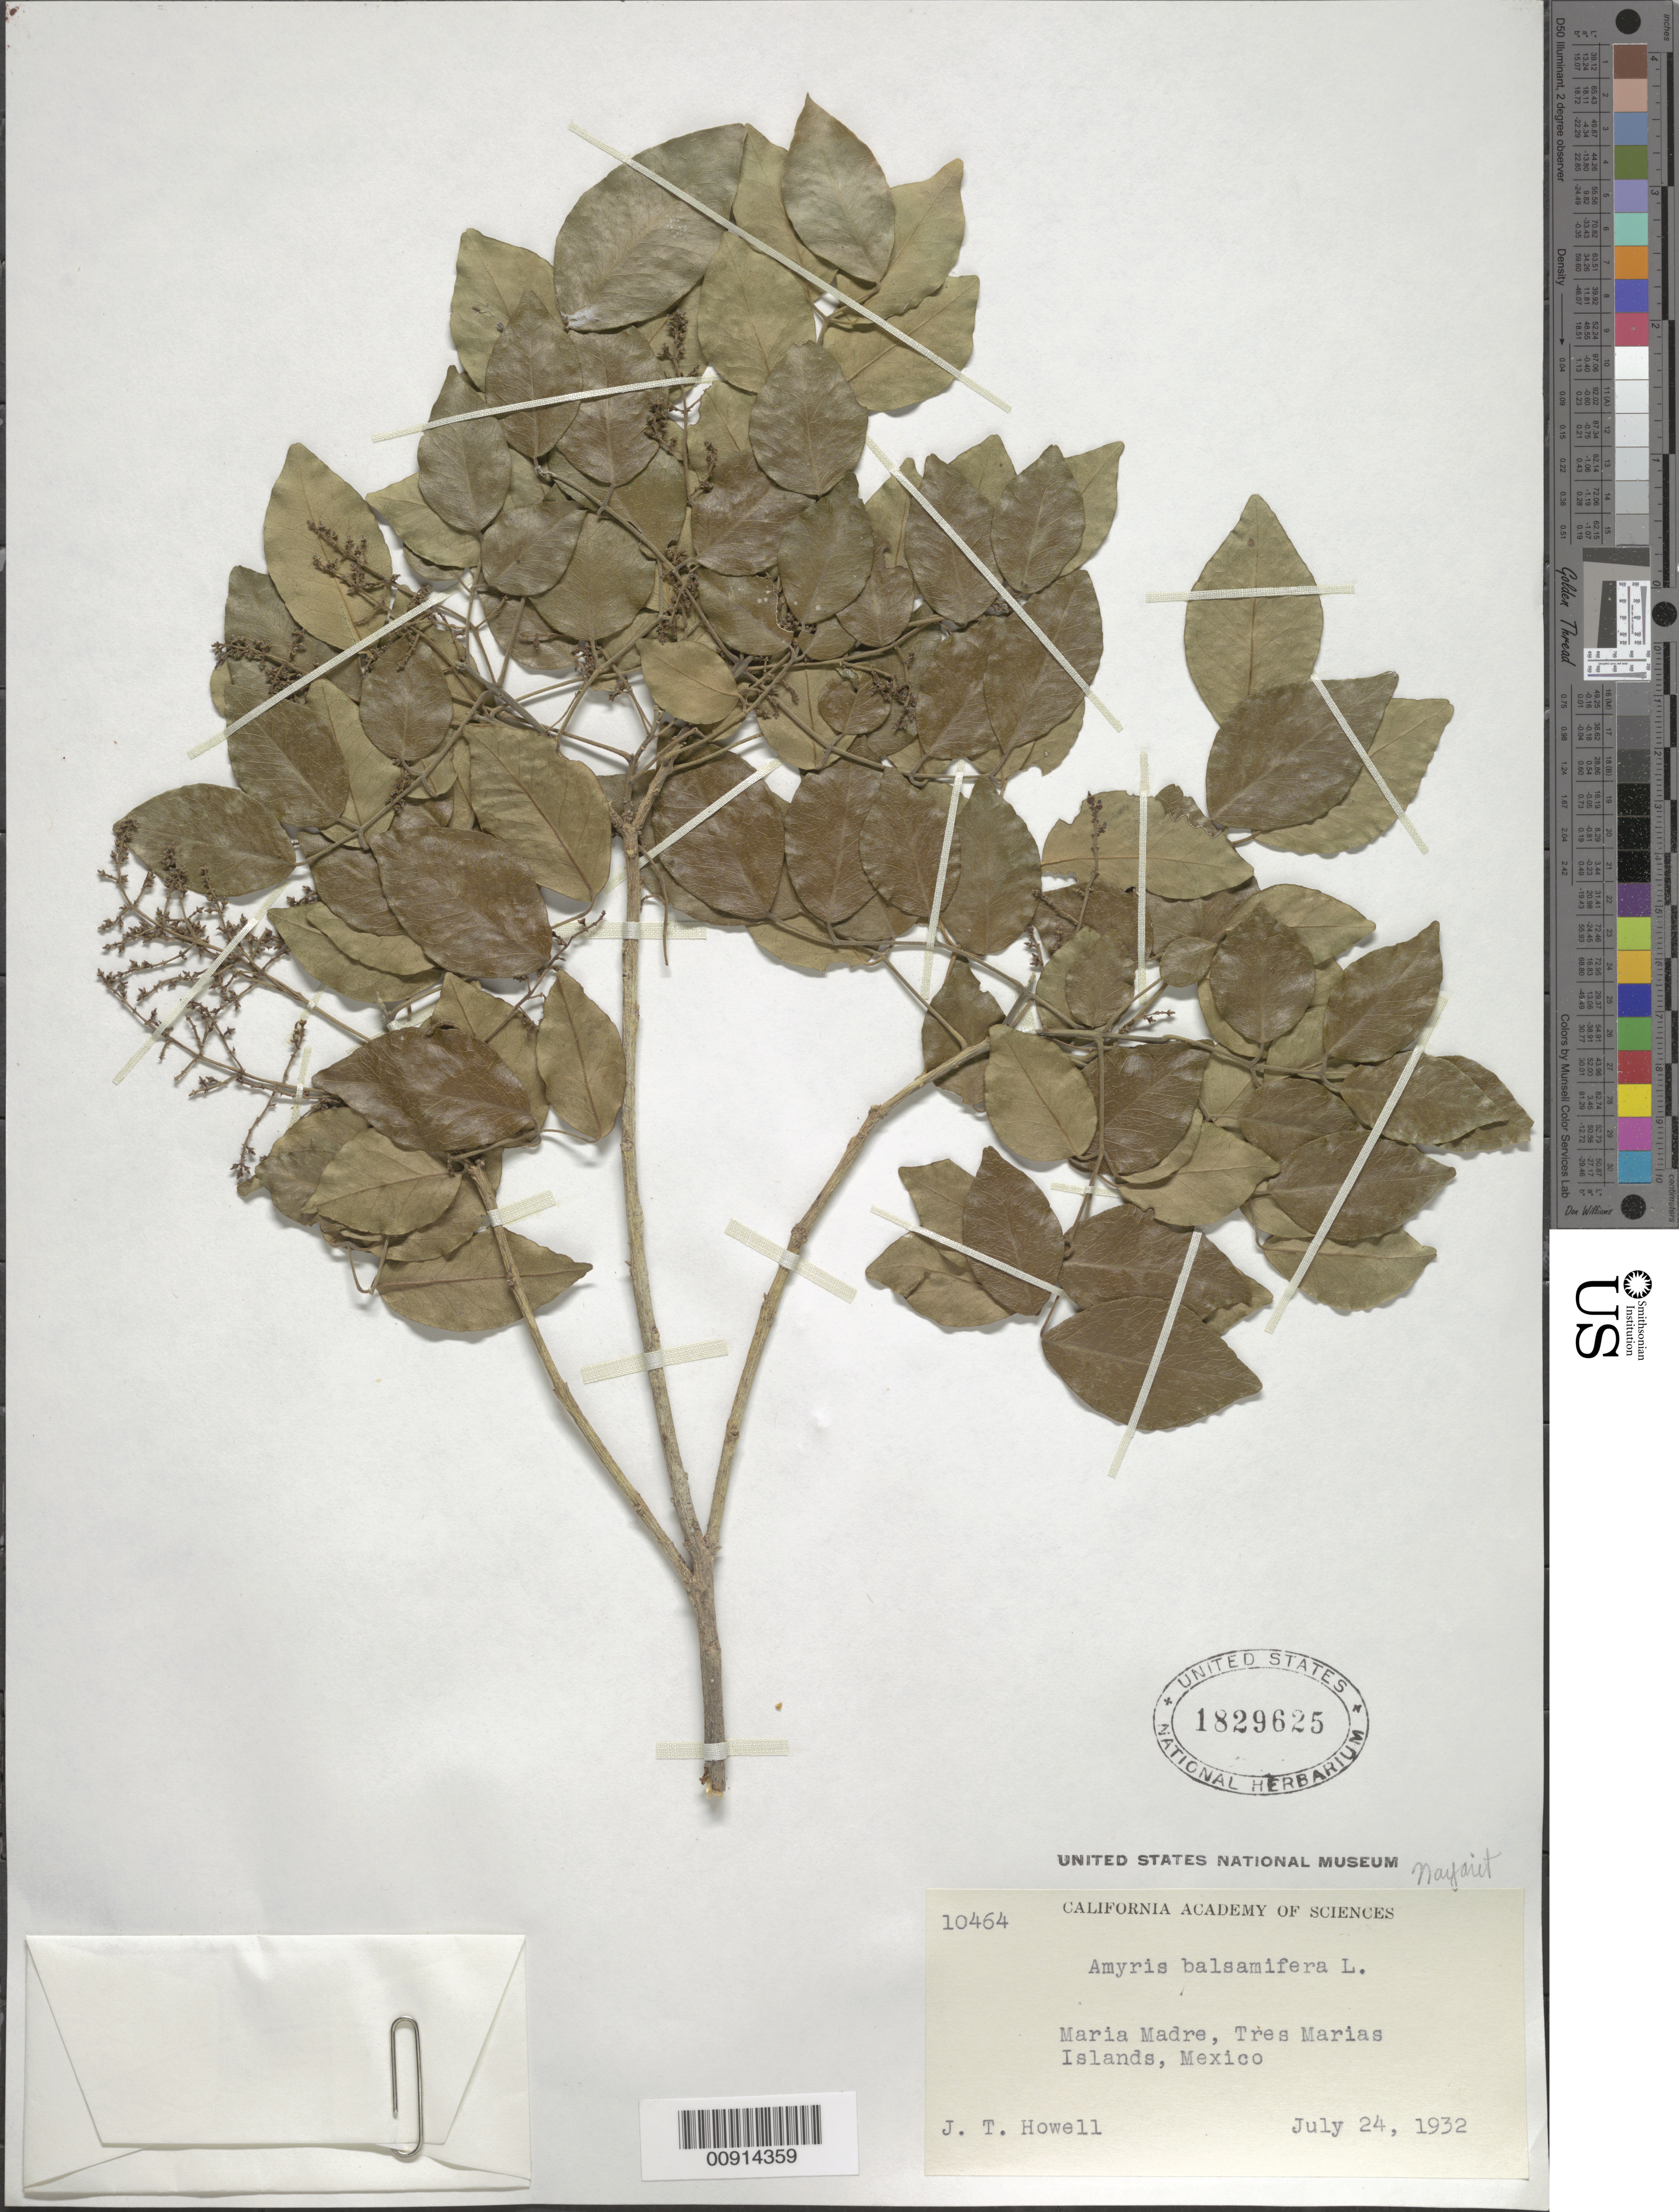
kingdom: Plantae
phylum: Tracheophyta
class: Magnoliopsida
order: Sapindales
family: Rutaceae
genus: Amyris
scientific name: Amyris balsamifera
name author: L.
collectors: J. T. Howell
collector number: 10464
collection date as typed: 24 Jul 1932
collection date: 1932-07-24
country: Mexico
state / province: Nayarit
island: Maria Madre I.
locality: Maria Madre, Tres Marias Islands.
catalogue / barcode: US 1829625